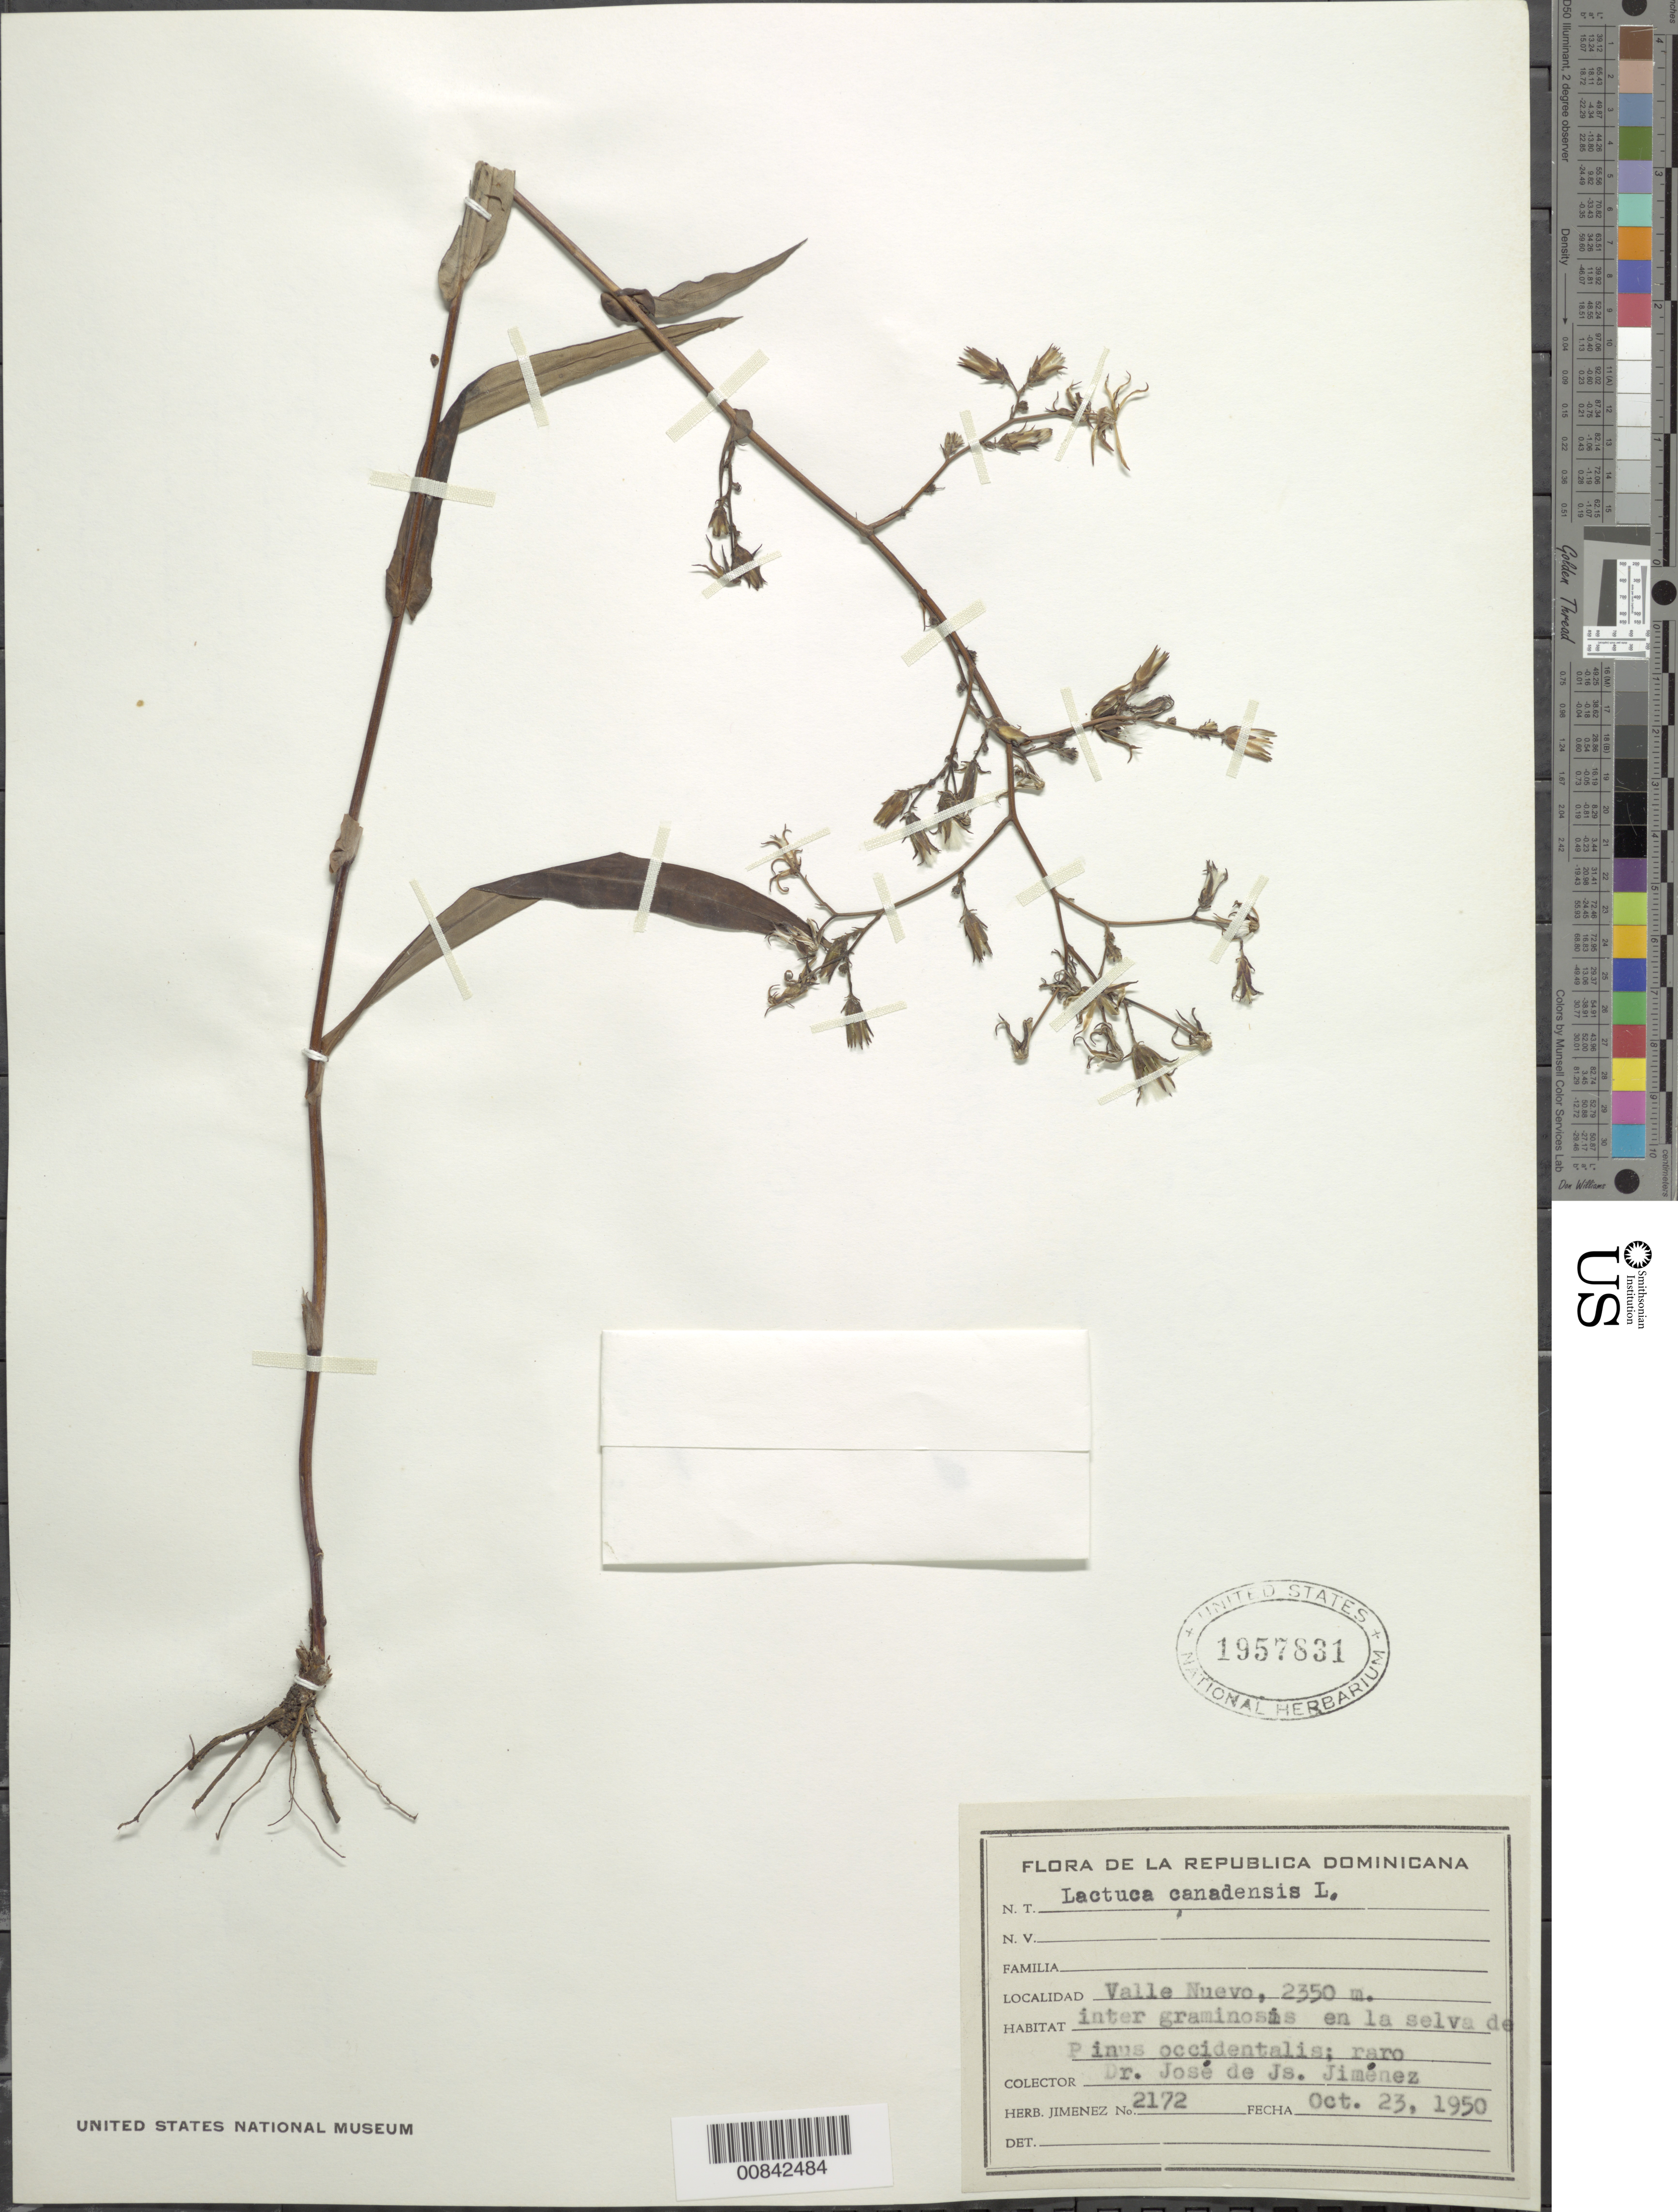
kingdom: Plantae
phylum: Tracheophyta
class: Magnoliopsida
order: Asterales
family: Asteraceae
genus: Lactuca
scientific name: Lactuca canadensis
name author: L.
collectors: J. J. Jiménez Almonte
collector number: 2172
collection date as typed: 23 Oct 1950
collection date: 1950-10-23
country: Dominican Republic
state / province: La Vega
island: Hispaniola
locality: Valle Nuevo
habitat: Inter graminosis en la selva de Pinus occidentalis Sw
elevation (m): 2350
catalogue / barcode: US 1957831